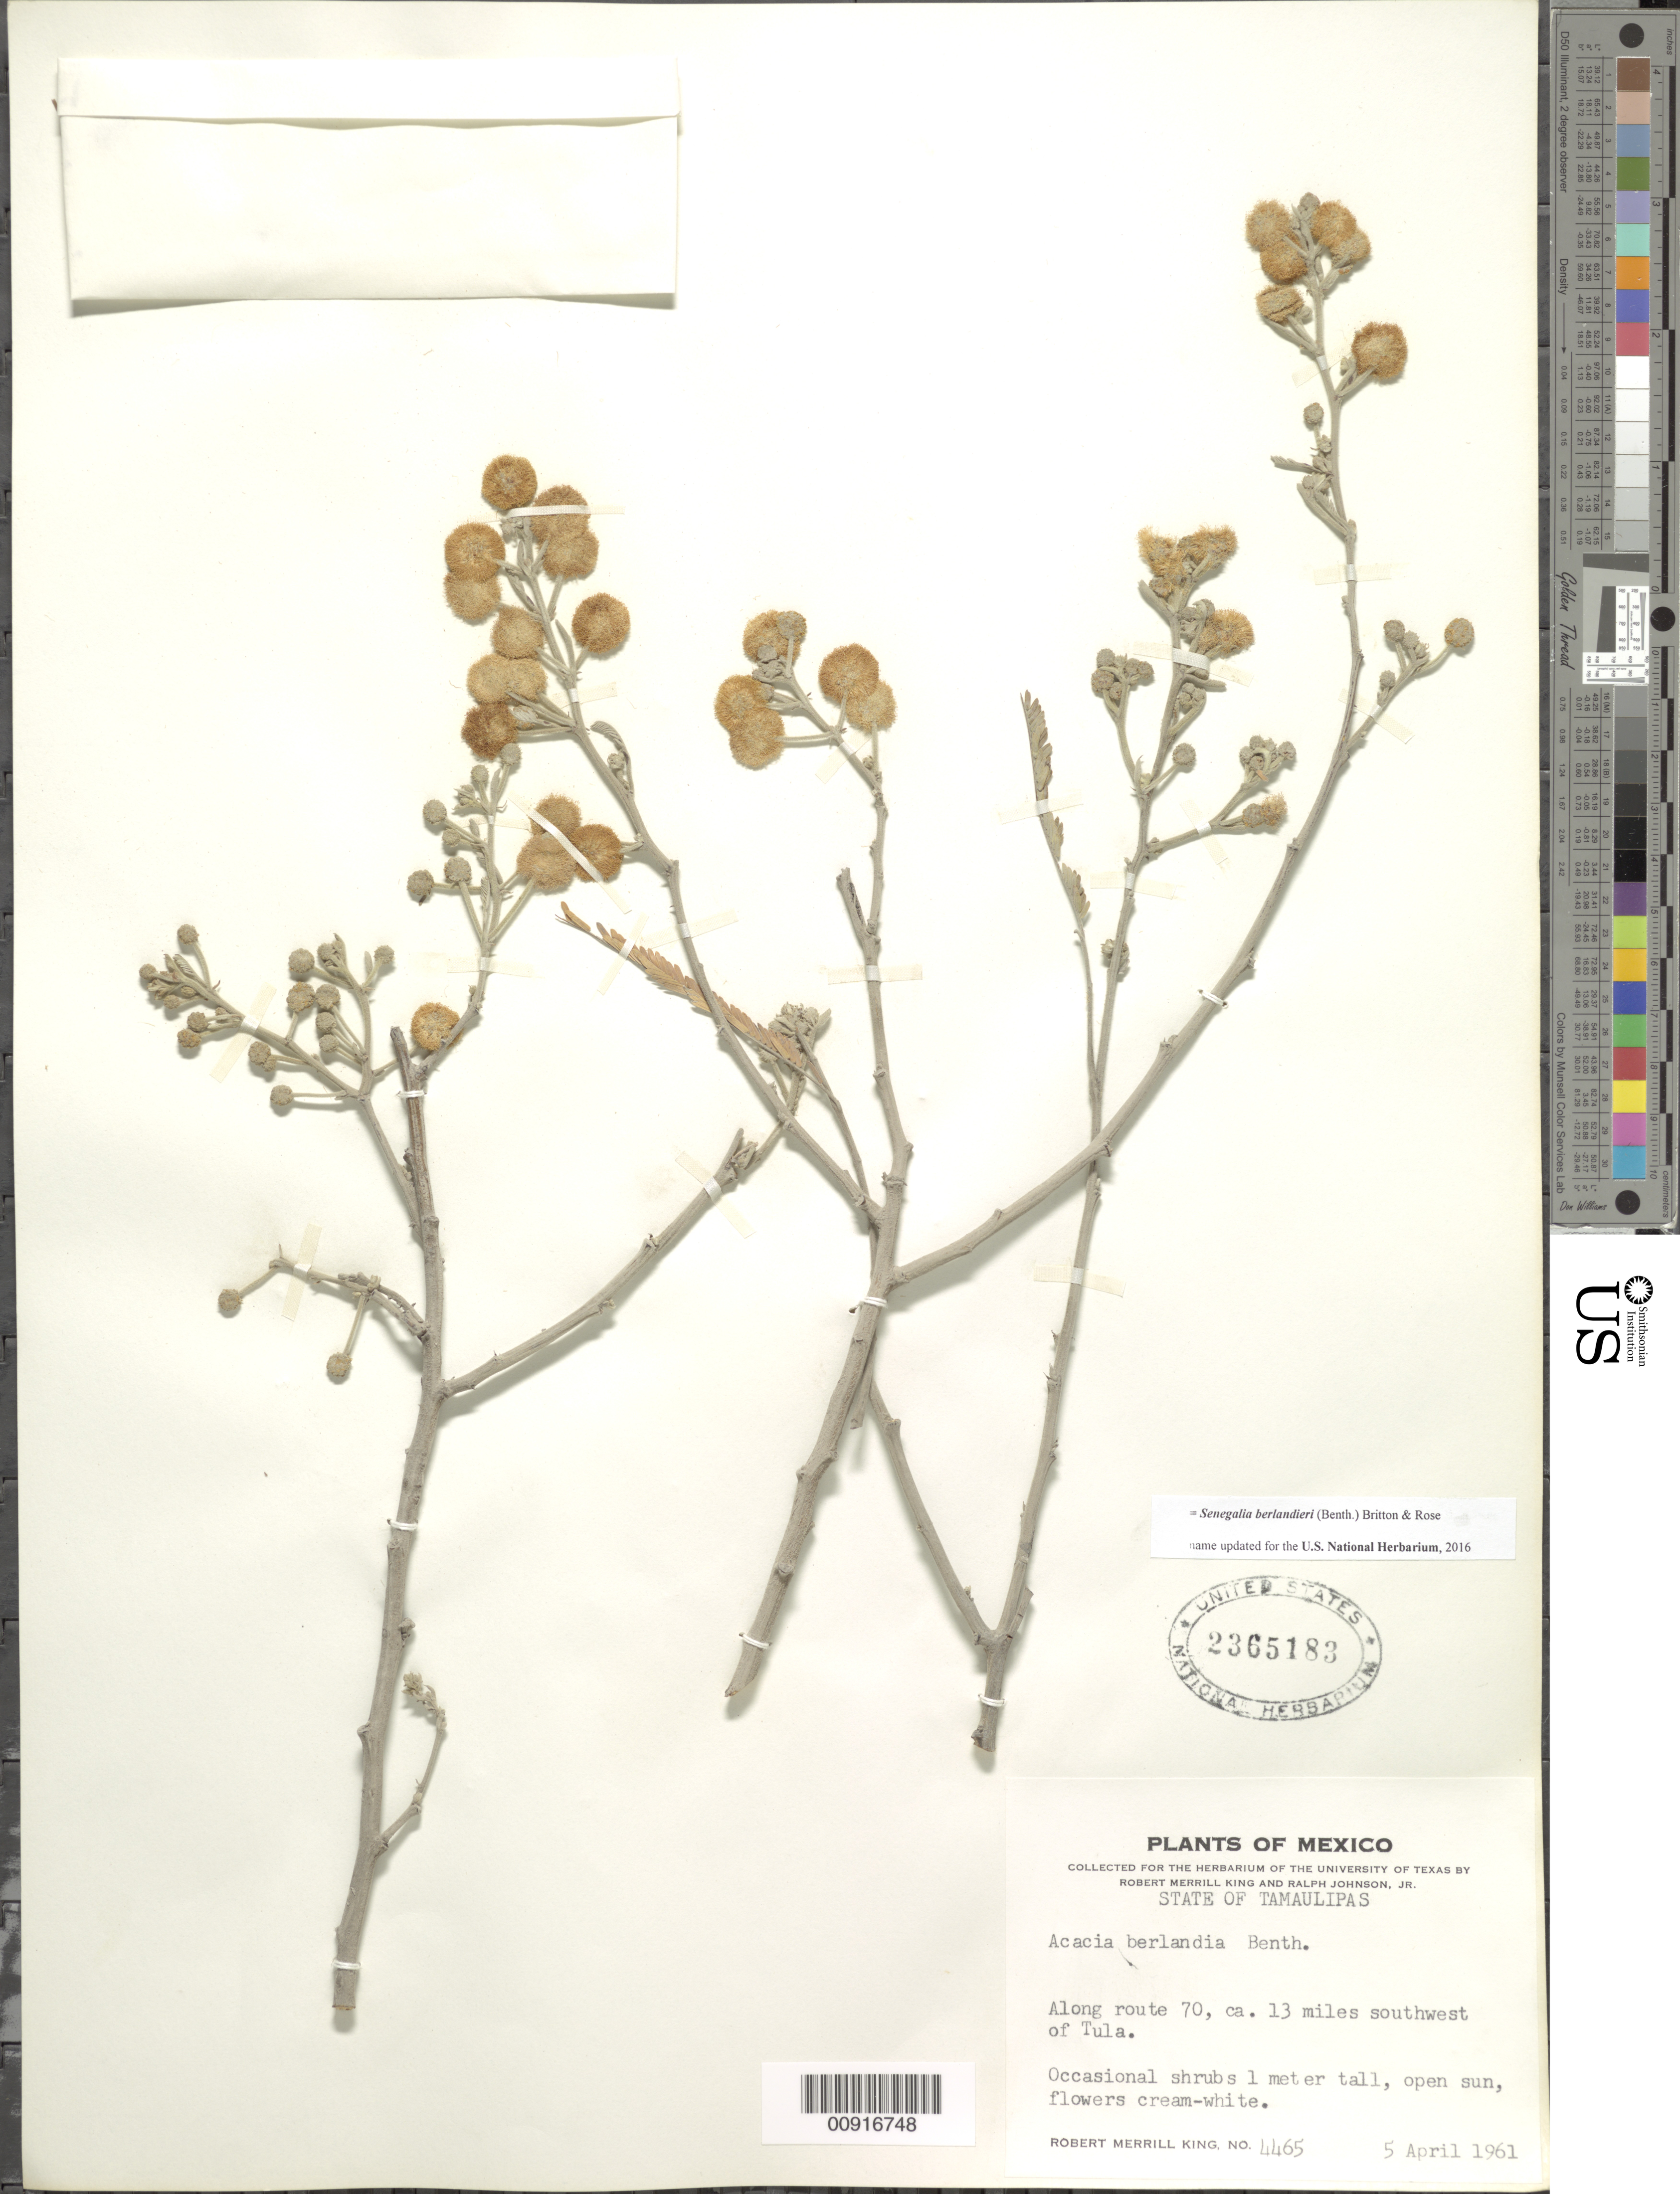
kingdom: Plantae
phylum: Tracheophyta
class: Magnoliopsida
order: Fabales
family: Fabaceae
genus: Senegalia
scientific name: Senegalia berlandieri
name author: (Benth.) Britton & Rose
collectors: R. M. King & R. Johnson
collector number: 4465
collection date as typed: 05 Apr 1961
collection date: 1961-04-05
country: Mexico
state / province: Tamaulipas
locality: Along route 70, ca. 13 miles southwest of Tula.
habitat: Open sun.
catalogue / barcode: US 2365183